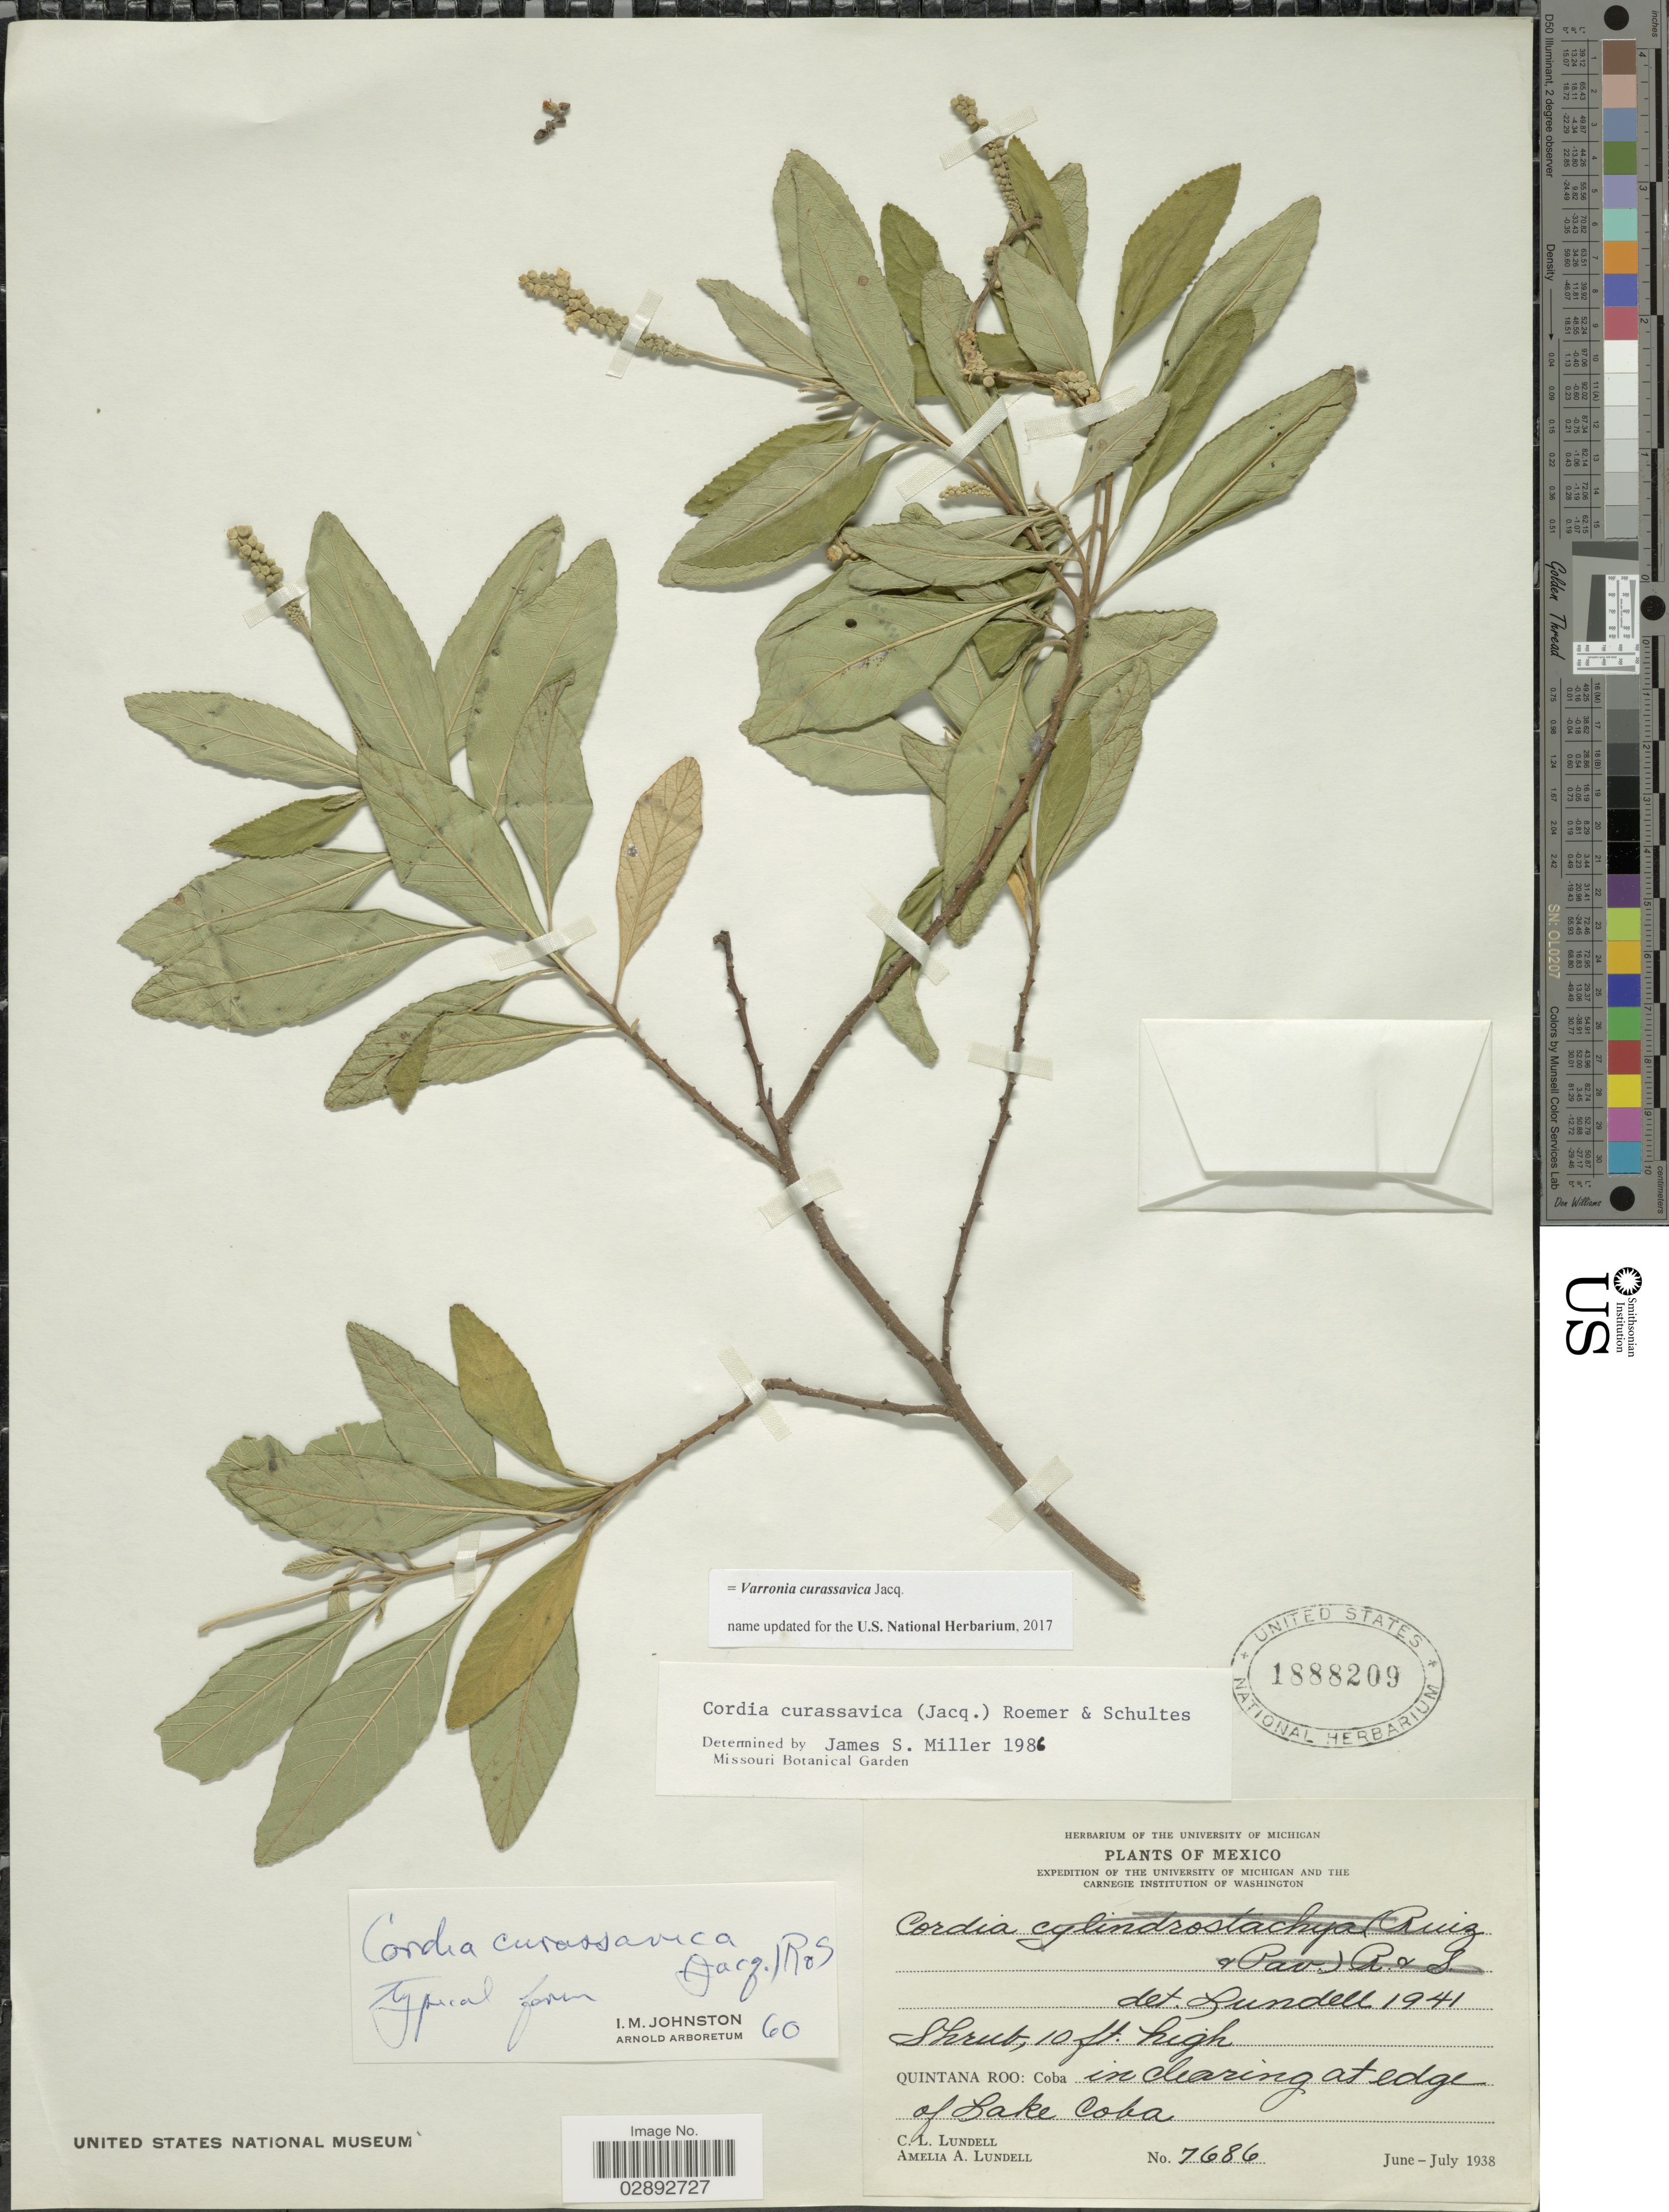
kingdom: Plantae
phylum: Tracheophyta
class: Magnoliopsida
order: Boraginales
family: Cordiaceae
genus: Varronia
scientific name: Varronia curassavica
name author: Jacq.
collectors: C. L. Lundell & A. A. Lundell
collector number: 7686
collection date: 1938-06/1938-07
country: Mexico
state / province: Quintana Roo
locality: Coba in clearing at edge of Lake Coba.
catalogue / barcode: US 1888209